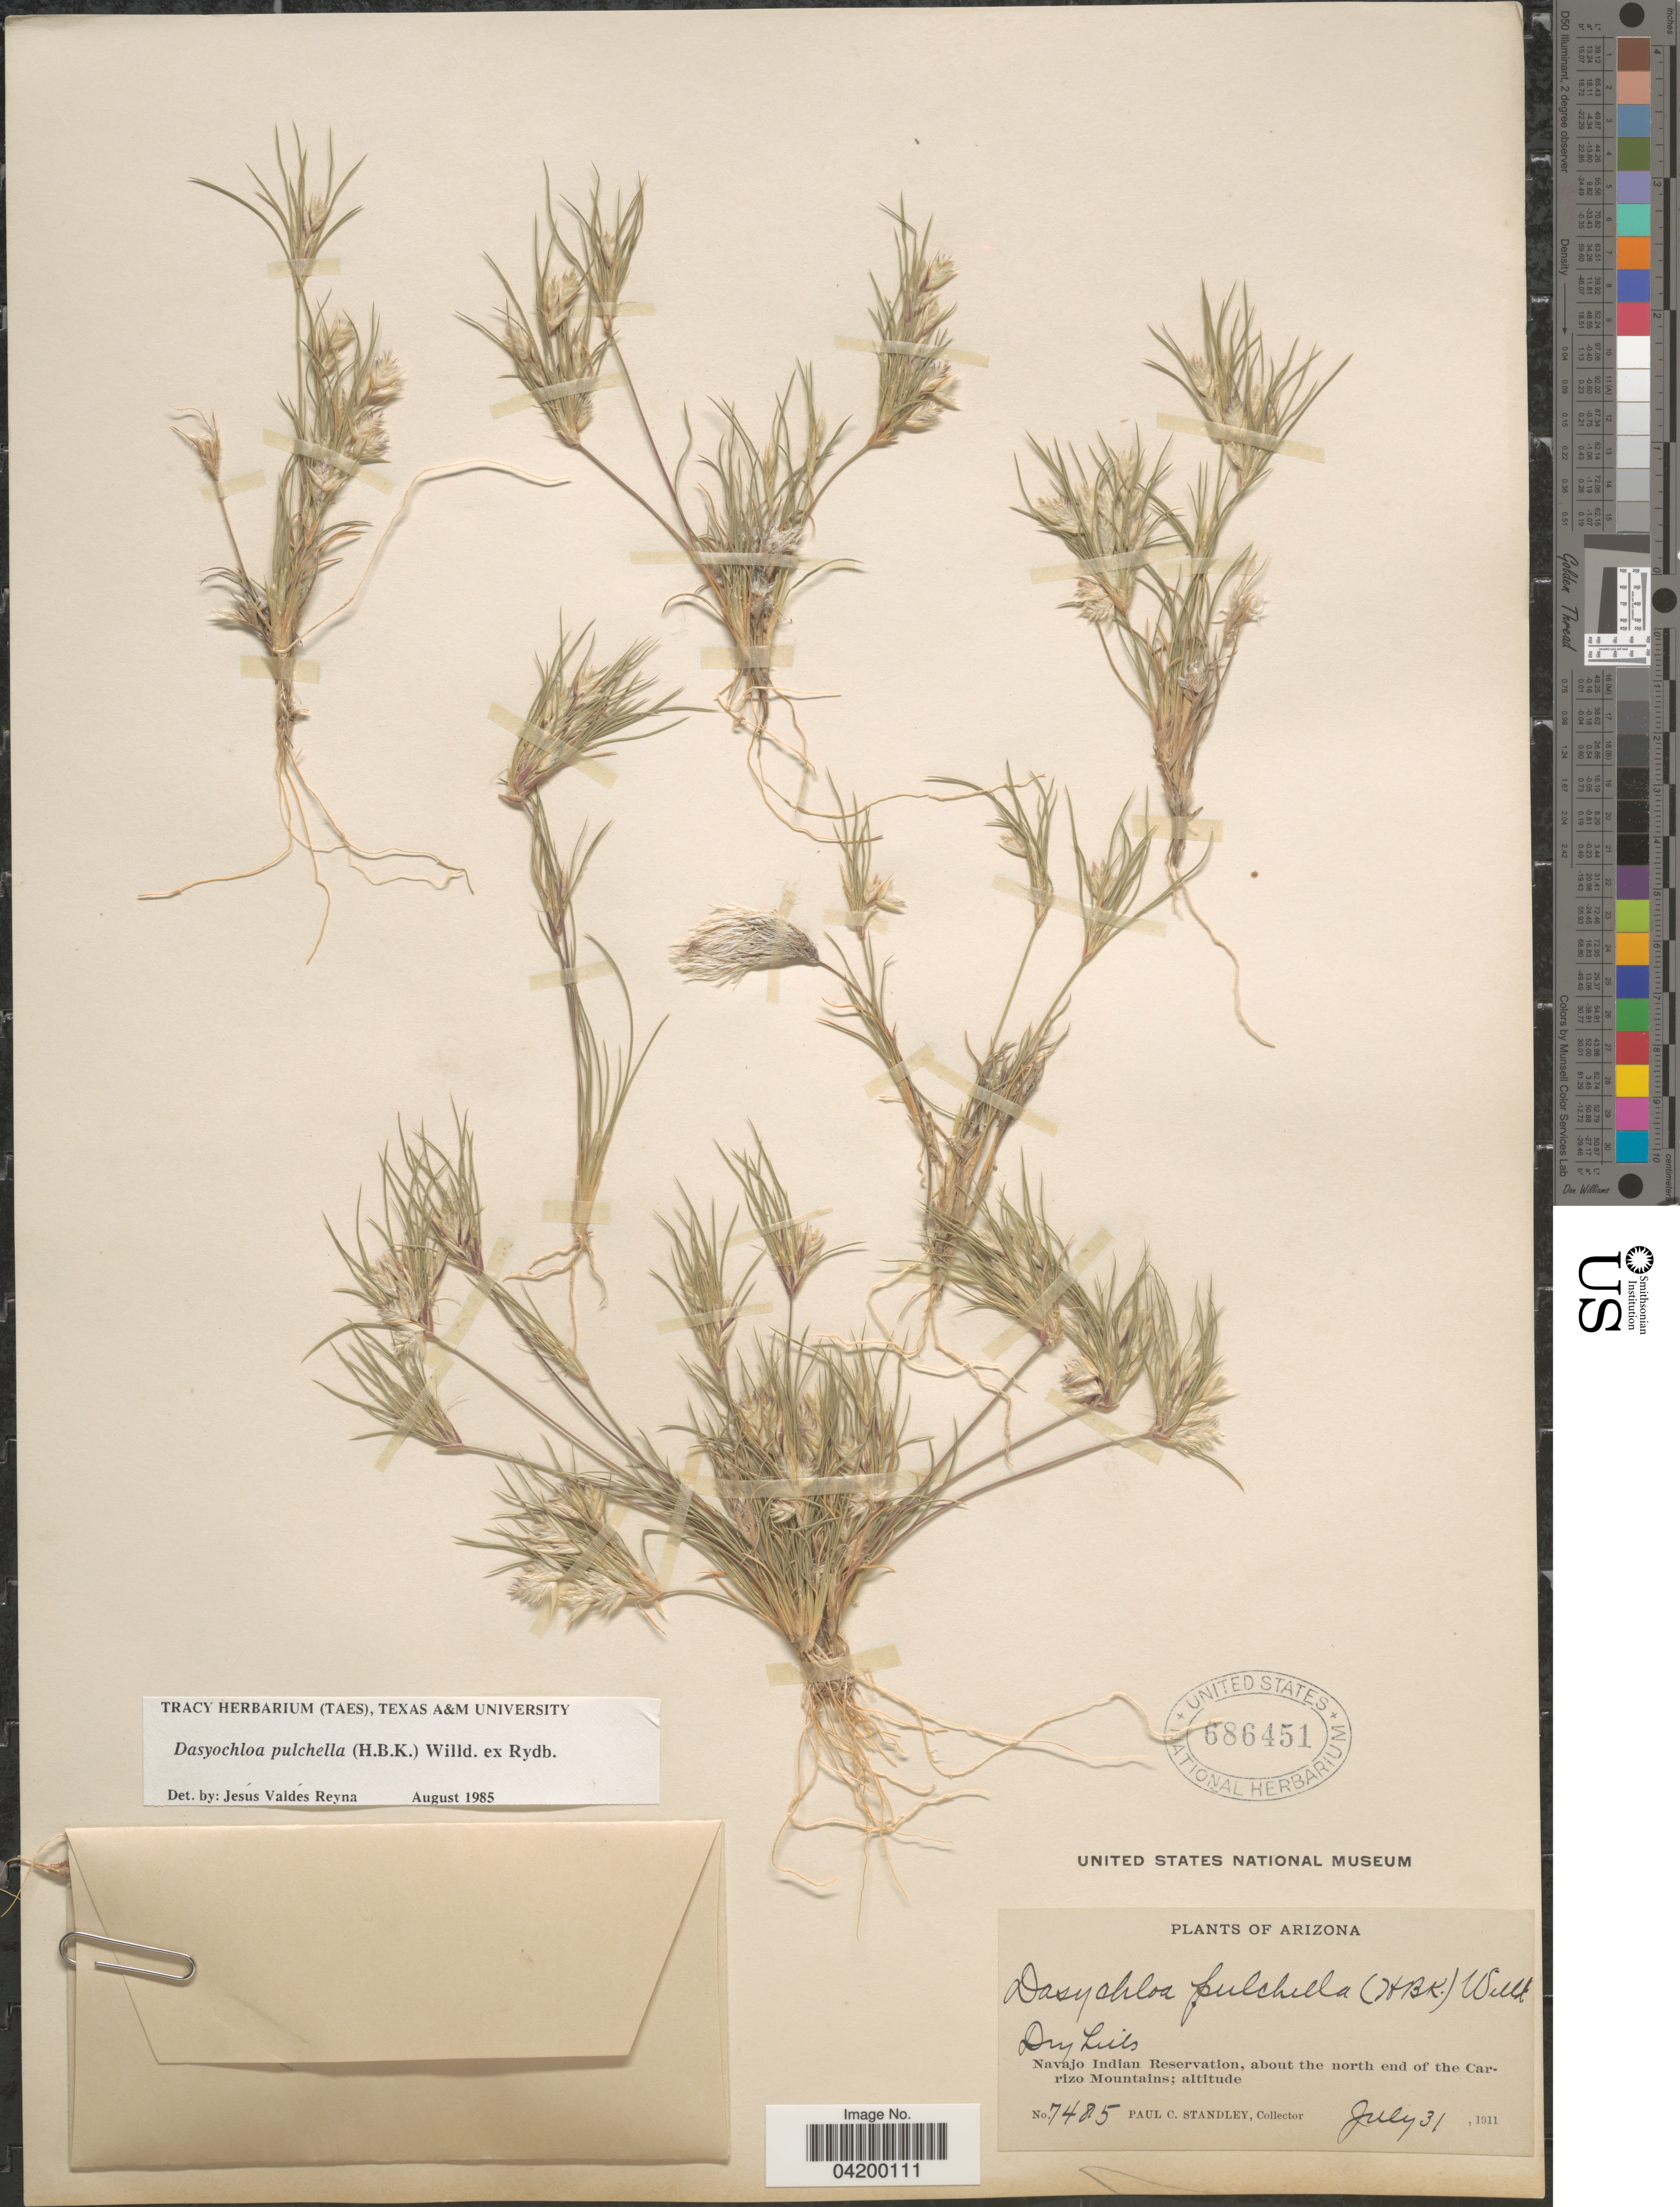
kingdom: Plantae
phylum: Tracheophyta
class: Liliopsida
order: Poales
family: Poaceae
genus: Dasyochloa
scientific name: Dasyochloa pulchella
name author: (Kunth) Willd. ex Rydb.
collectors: P. C. Standley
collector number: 7485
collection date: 1911-07-31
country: United States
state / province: Arizona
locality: Navajo Indian Reservation, about the north end of the Carrizo Mountains.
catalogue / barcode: US 686451